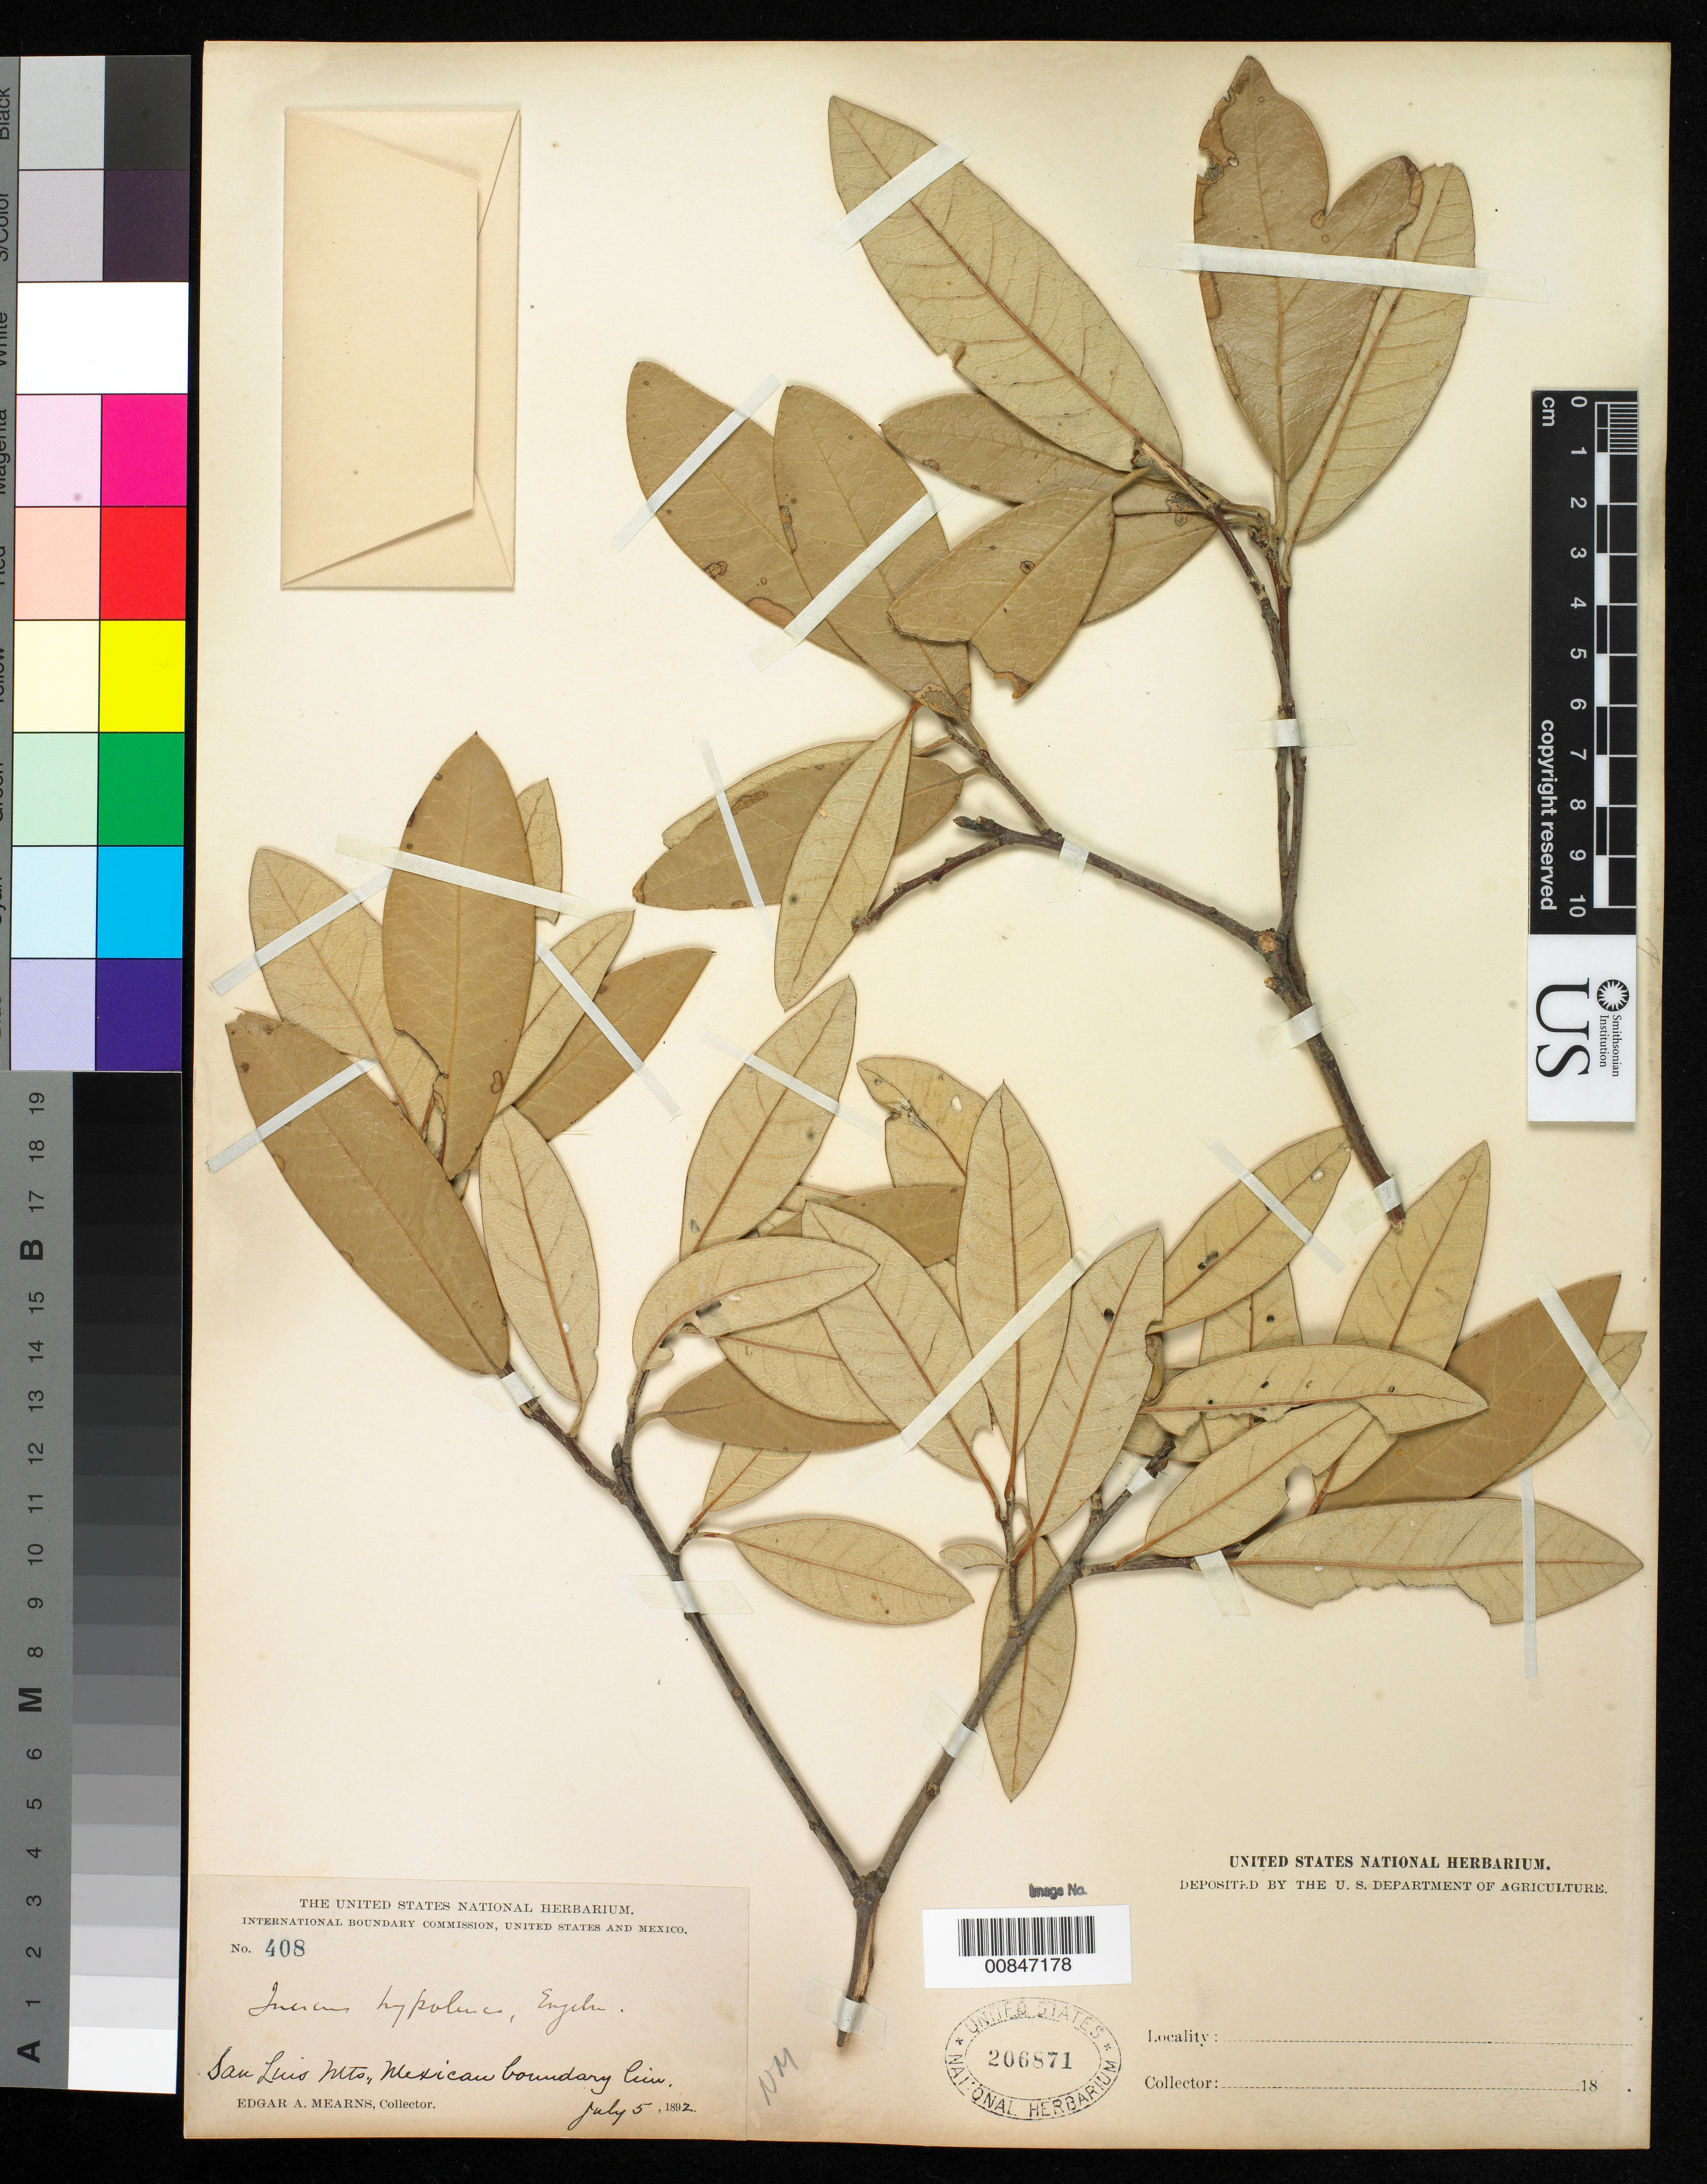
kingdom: Plantae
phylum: Tracheophyta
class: Magnoliopsida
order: Fagales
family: Fagaceae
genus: Quercus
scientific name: Quercus hypoleucoides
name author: A. Camus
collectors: E. A. Mearns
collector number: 408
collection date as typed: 05 Jul 1892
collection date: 1892-07-05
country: United States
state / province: New Mexico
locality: San Luis Mts., Mexican boundary line.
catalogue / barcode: US 206871